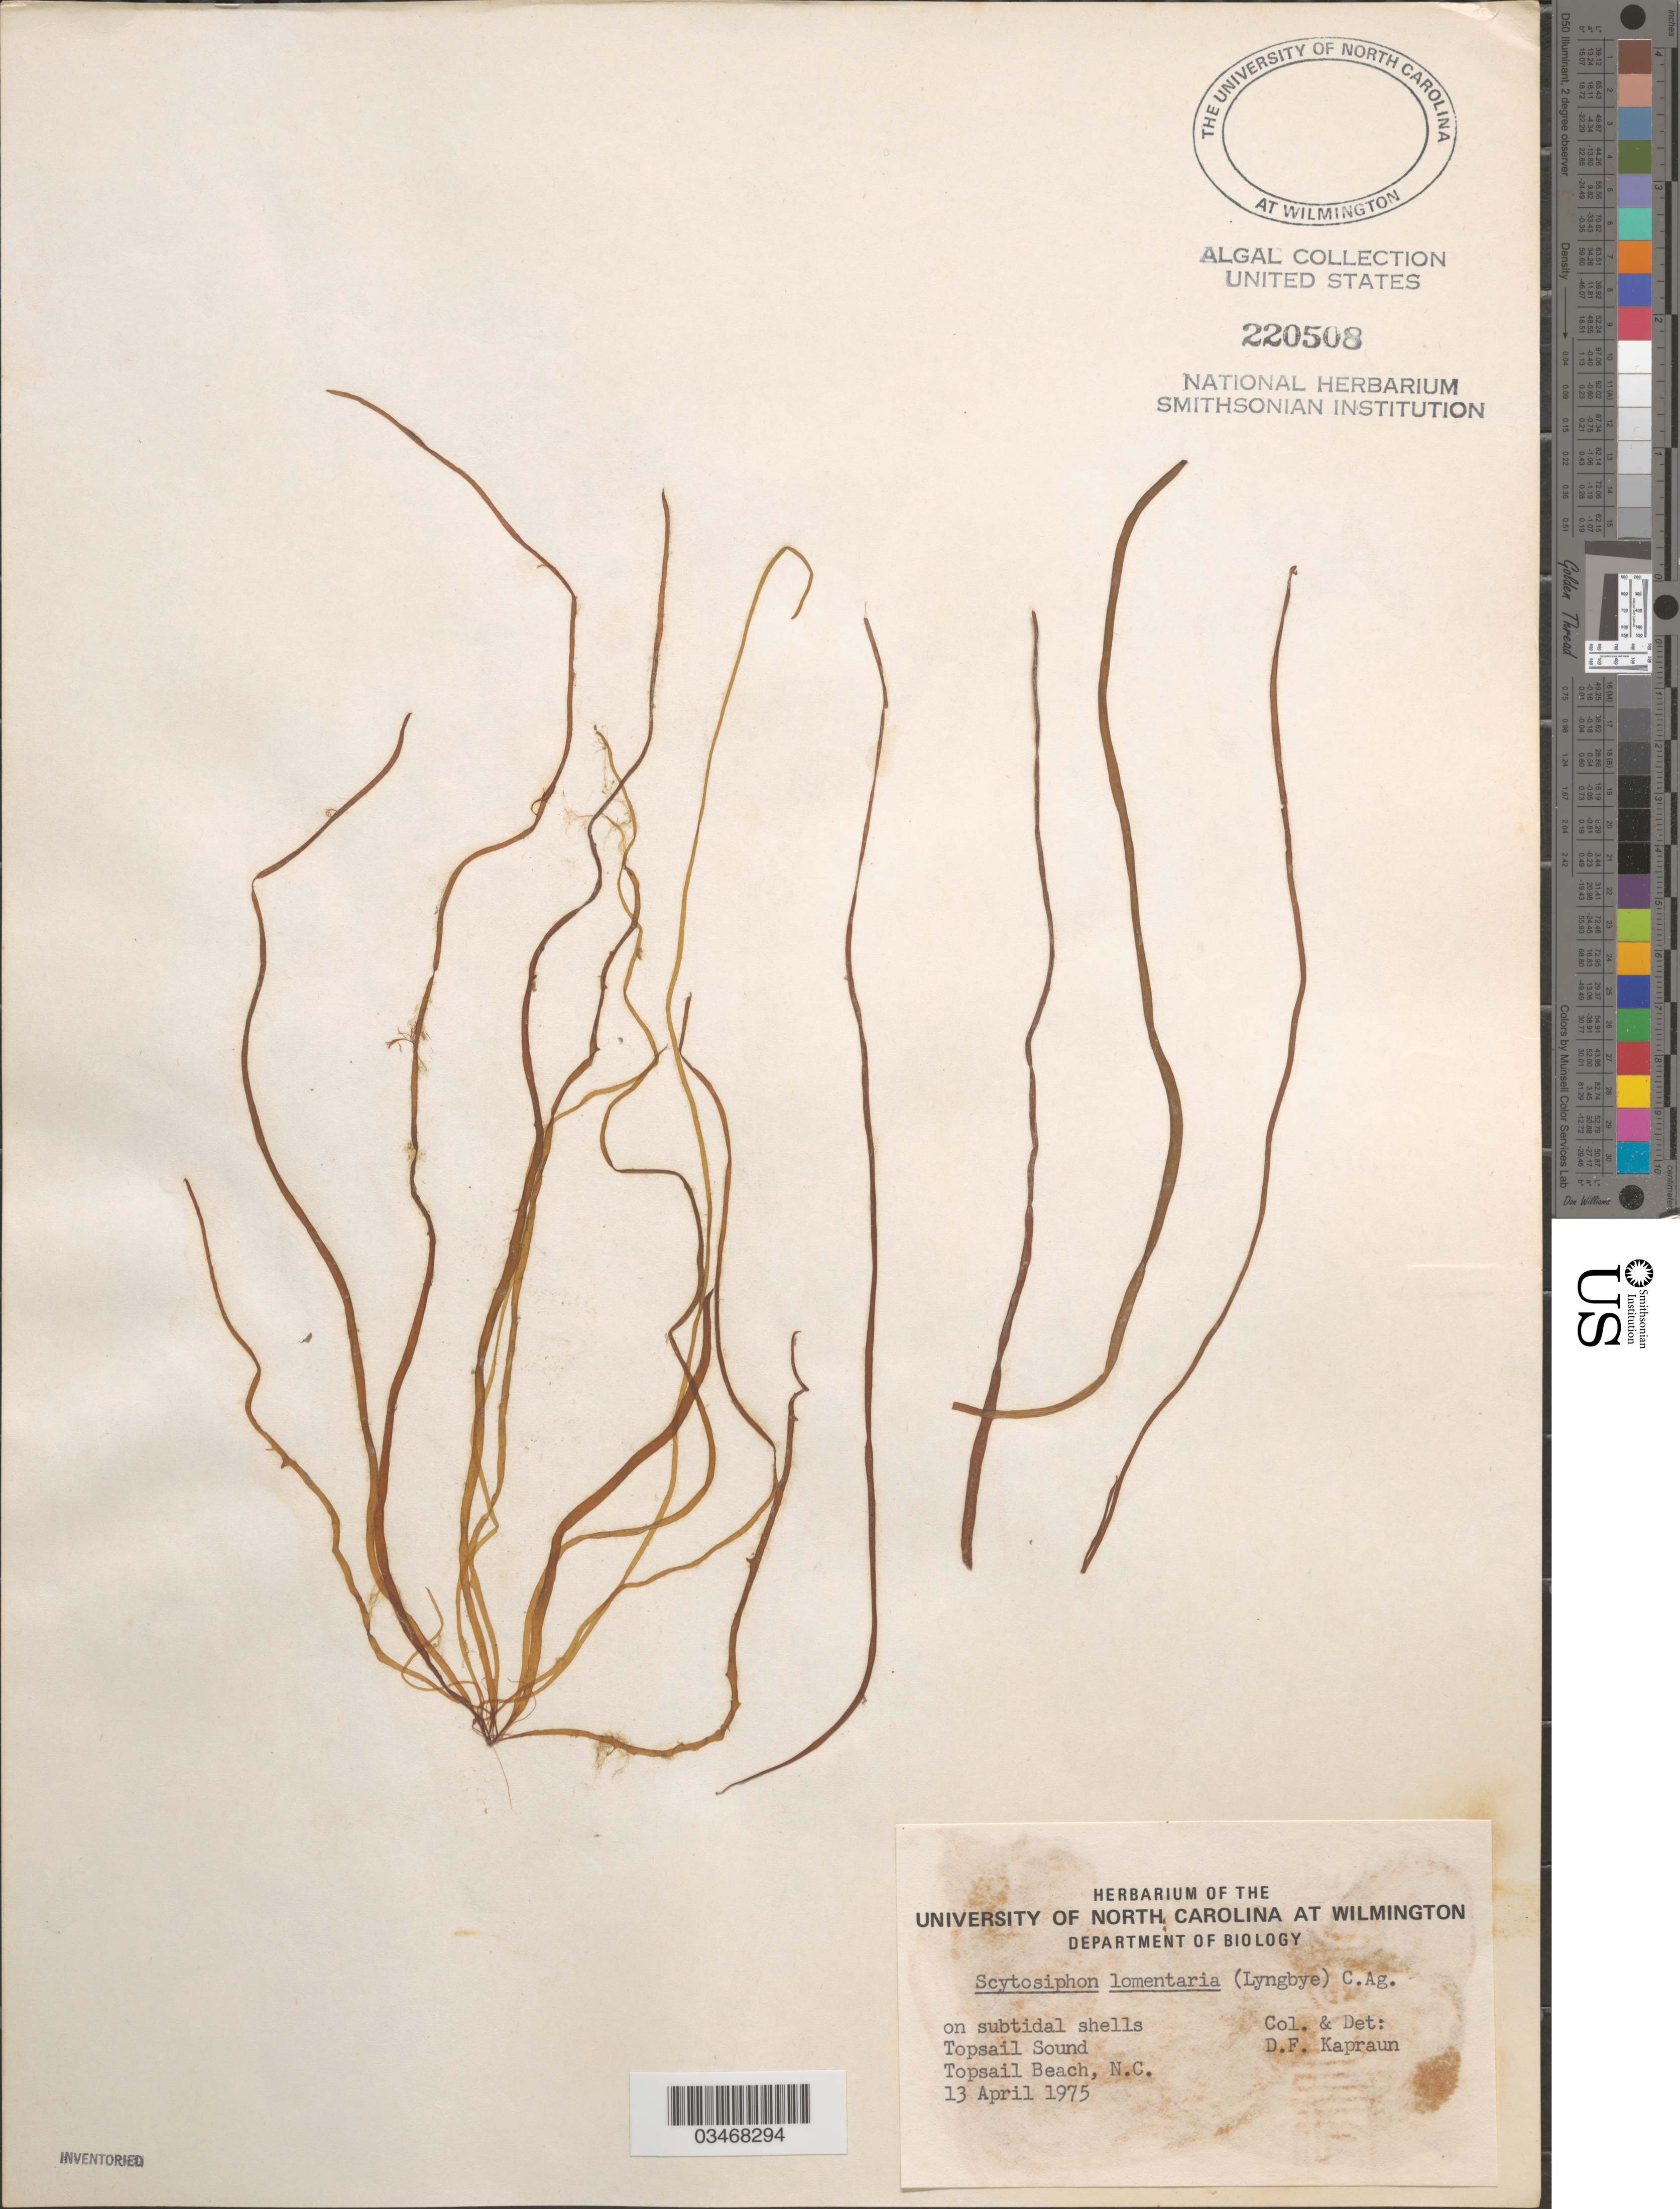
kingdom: Chromista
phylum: Ochrophyta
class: Phaeophyceae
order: Scytosiphonales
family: Scytosiphonaceae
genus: Scytosiphon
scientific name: Scytosiphon lomentaria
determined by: Kapraun, D. F.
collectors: D. F. Kapraun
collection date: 1975-04-13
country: United States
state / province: North Carolina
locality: Topsail Beach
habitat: On subtidal shells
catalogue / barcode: US 220508